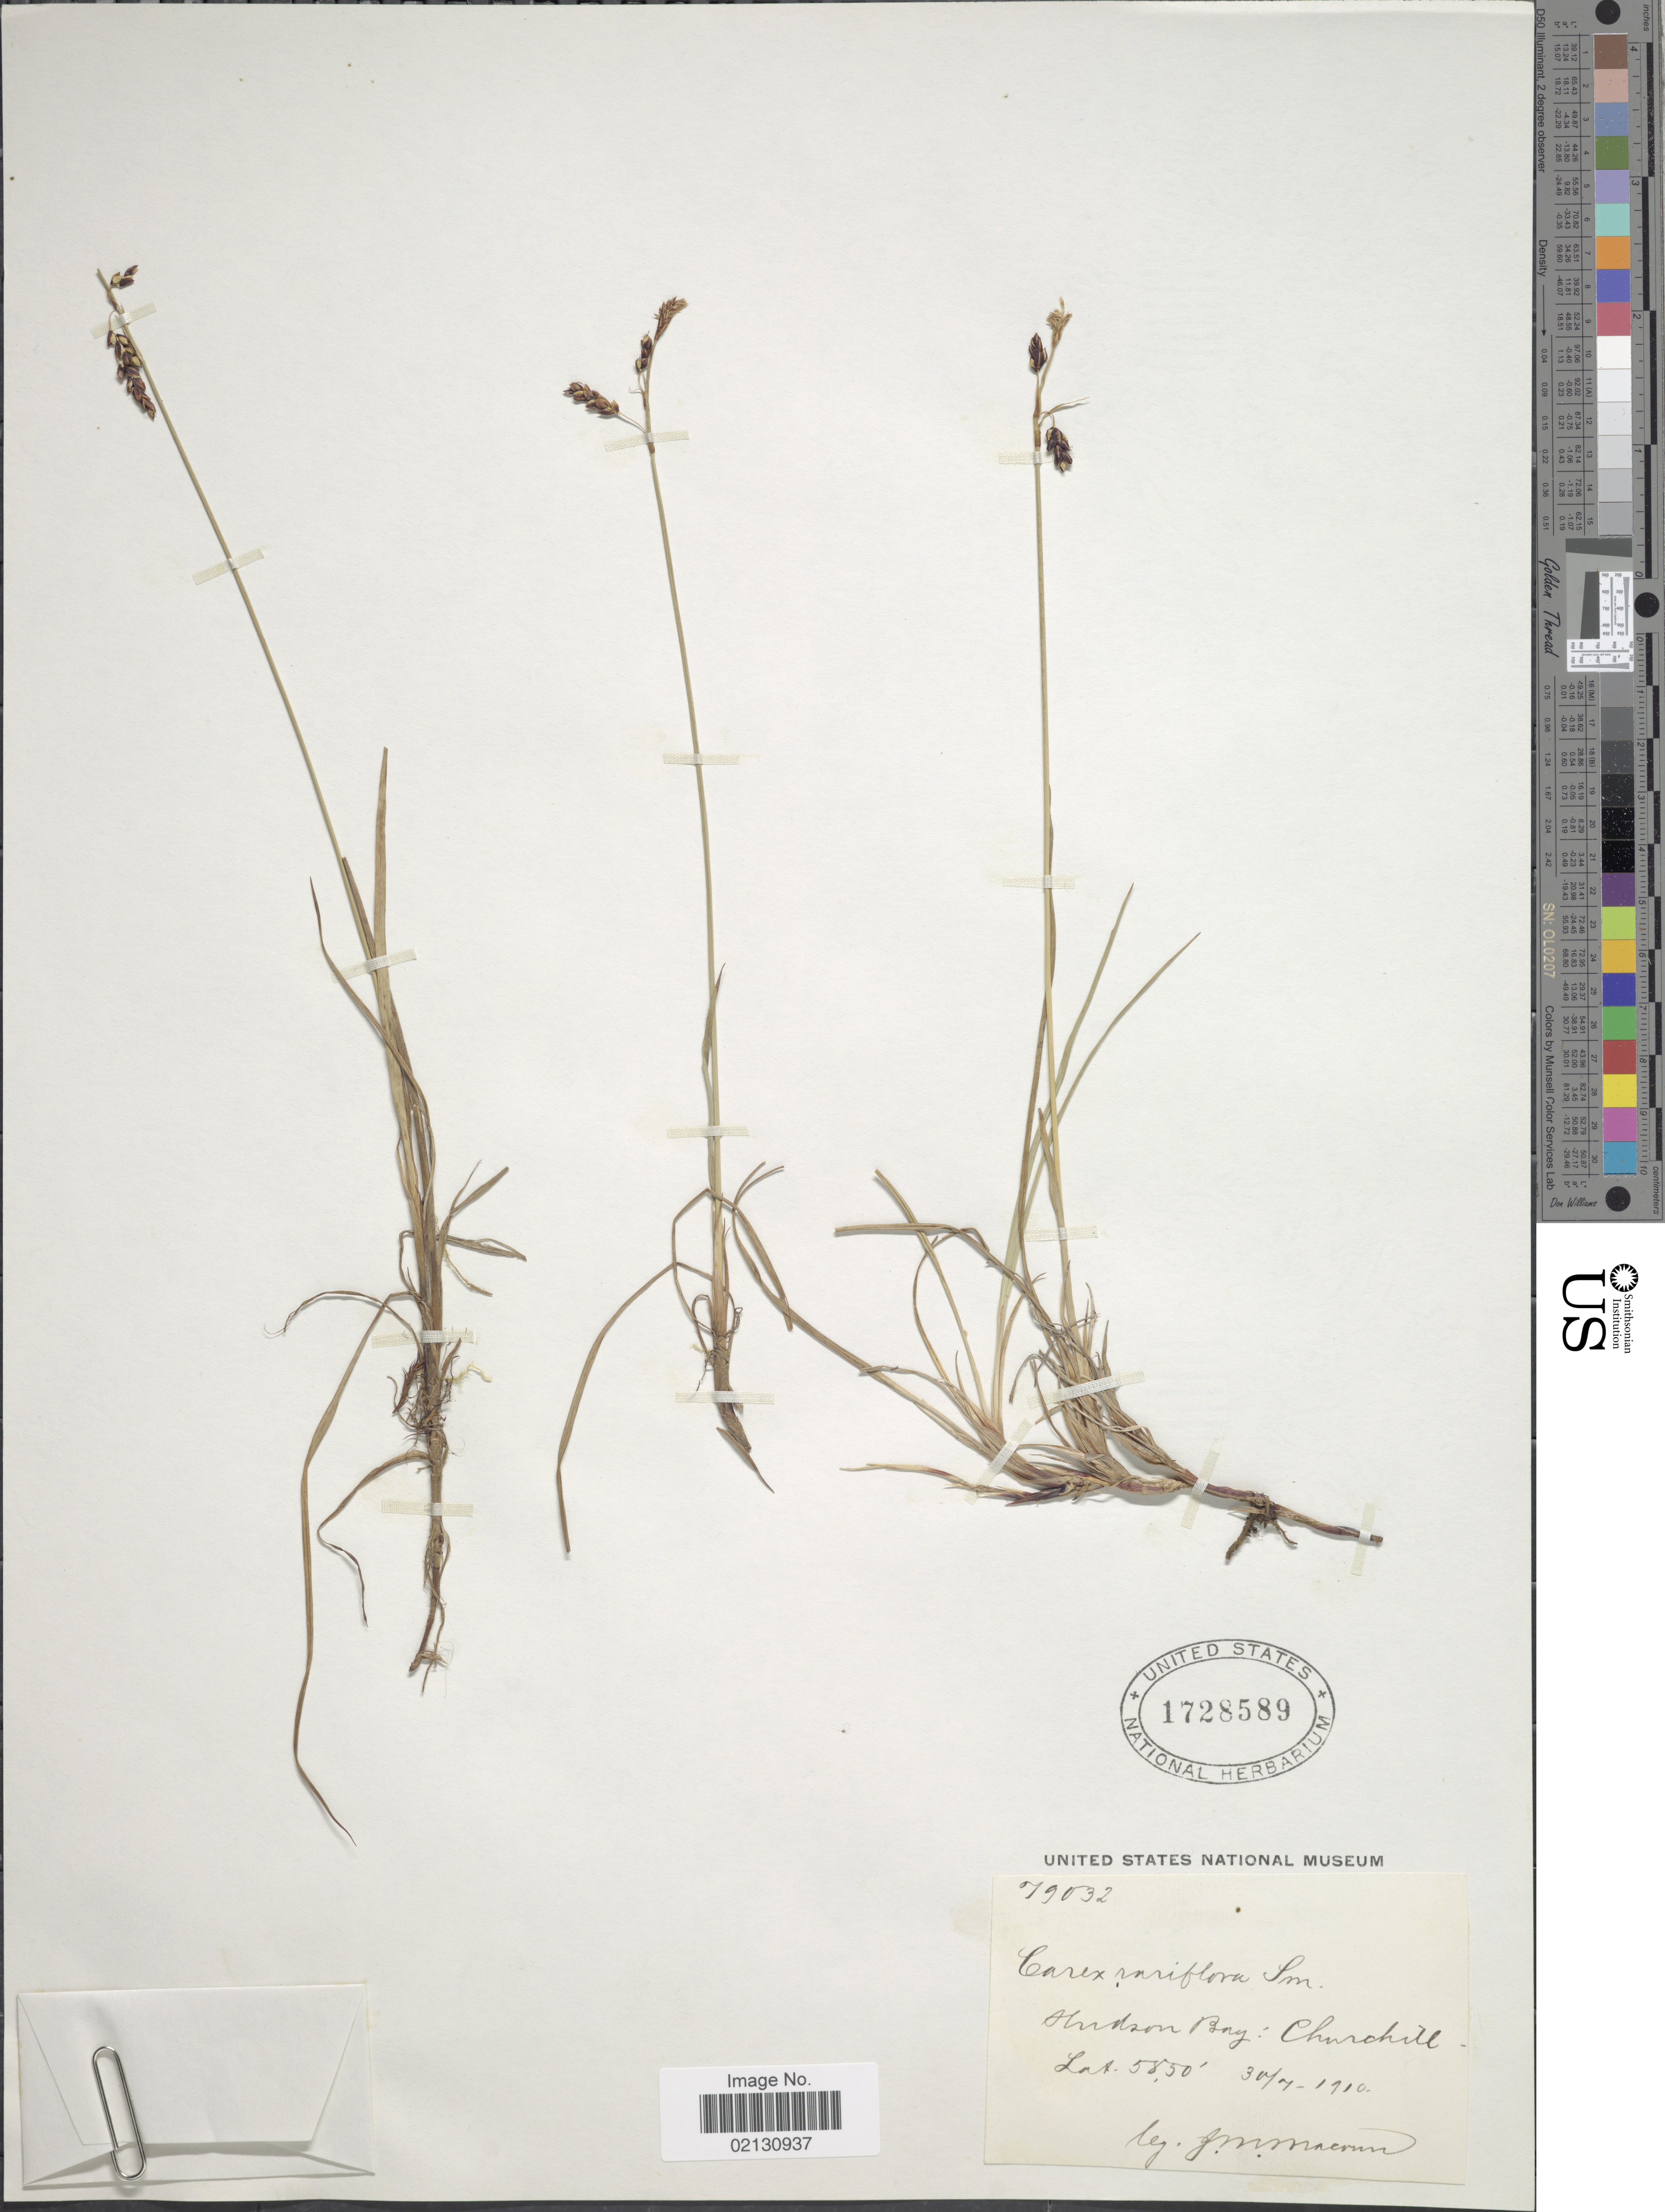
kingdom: Plantae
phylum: Tracheophyta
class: Liliopsida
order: Poales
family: Cyperaceae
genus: Carex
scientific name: Carex rariflora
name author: (Wahlenb.) Sm.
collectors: J. M. Macoun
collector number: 79032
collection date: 1910-07-30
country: Canada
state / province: Manitoba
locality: Hudson Bay: Churchill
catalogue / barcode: US 1728589